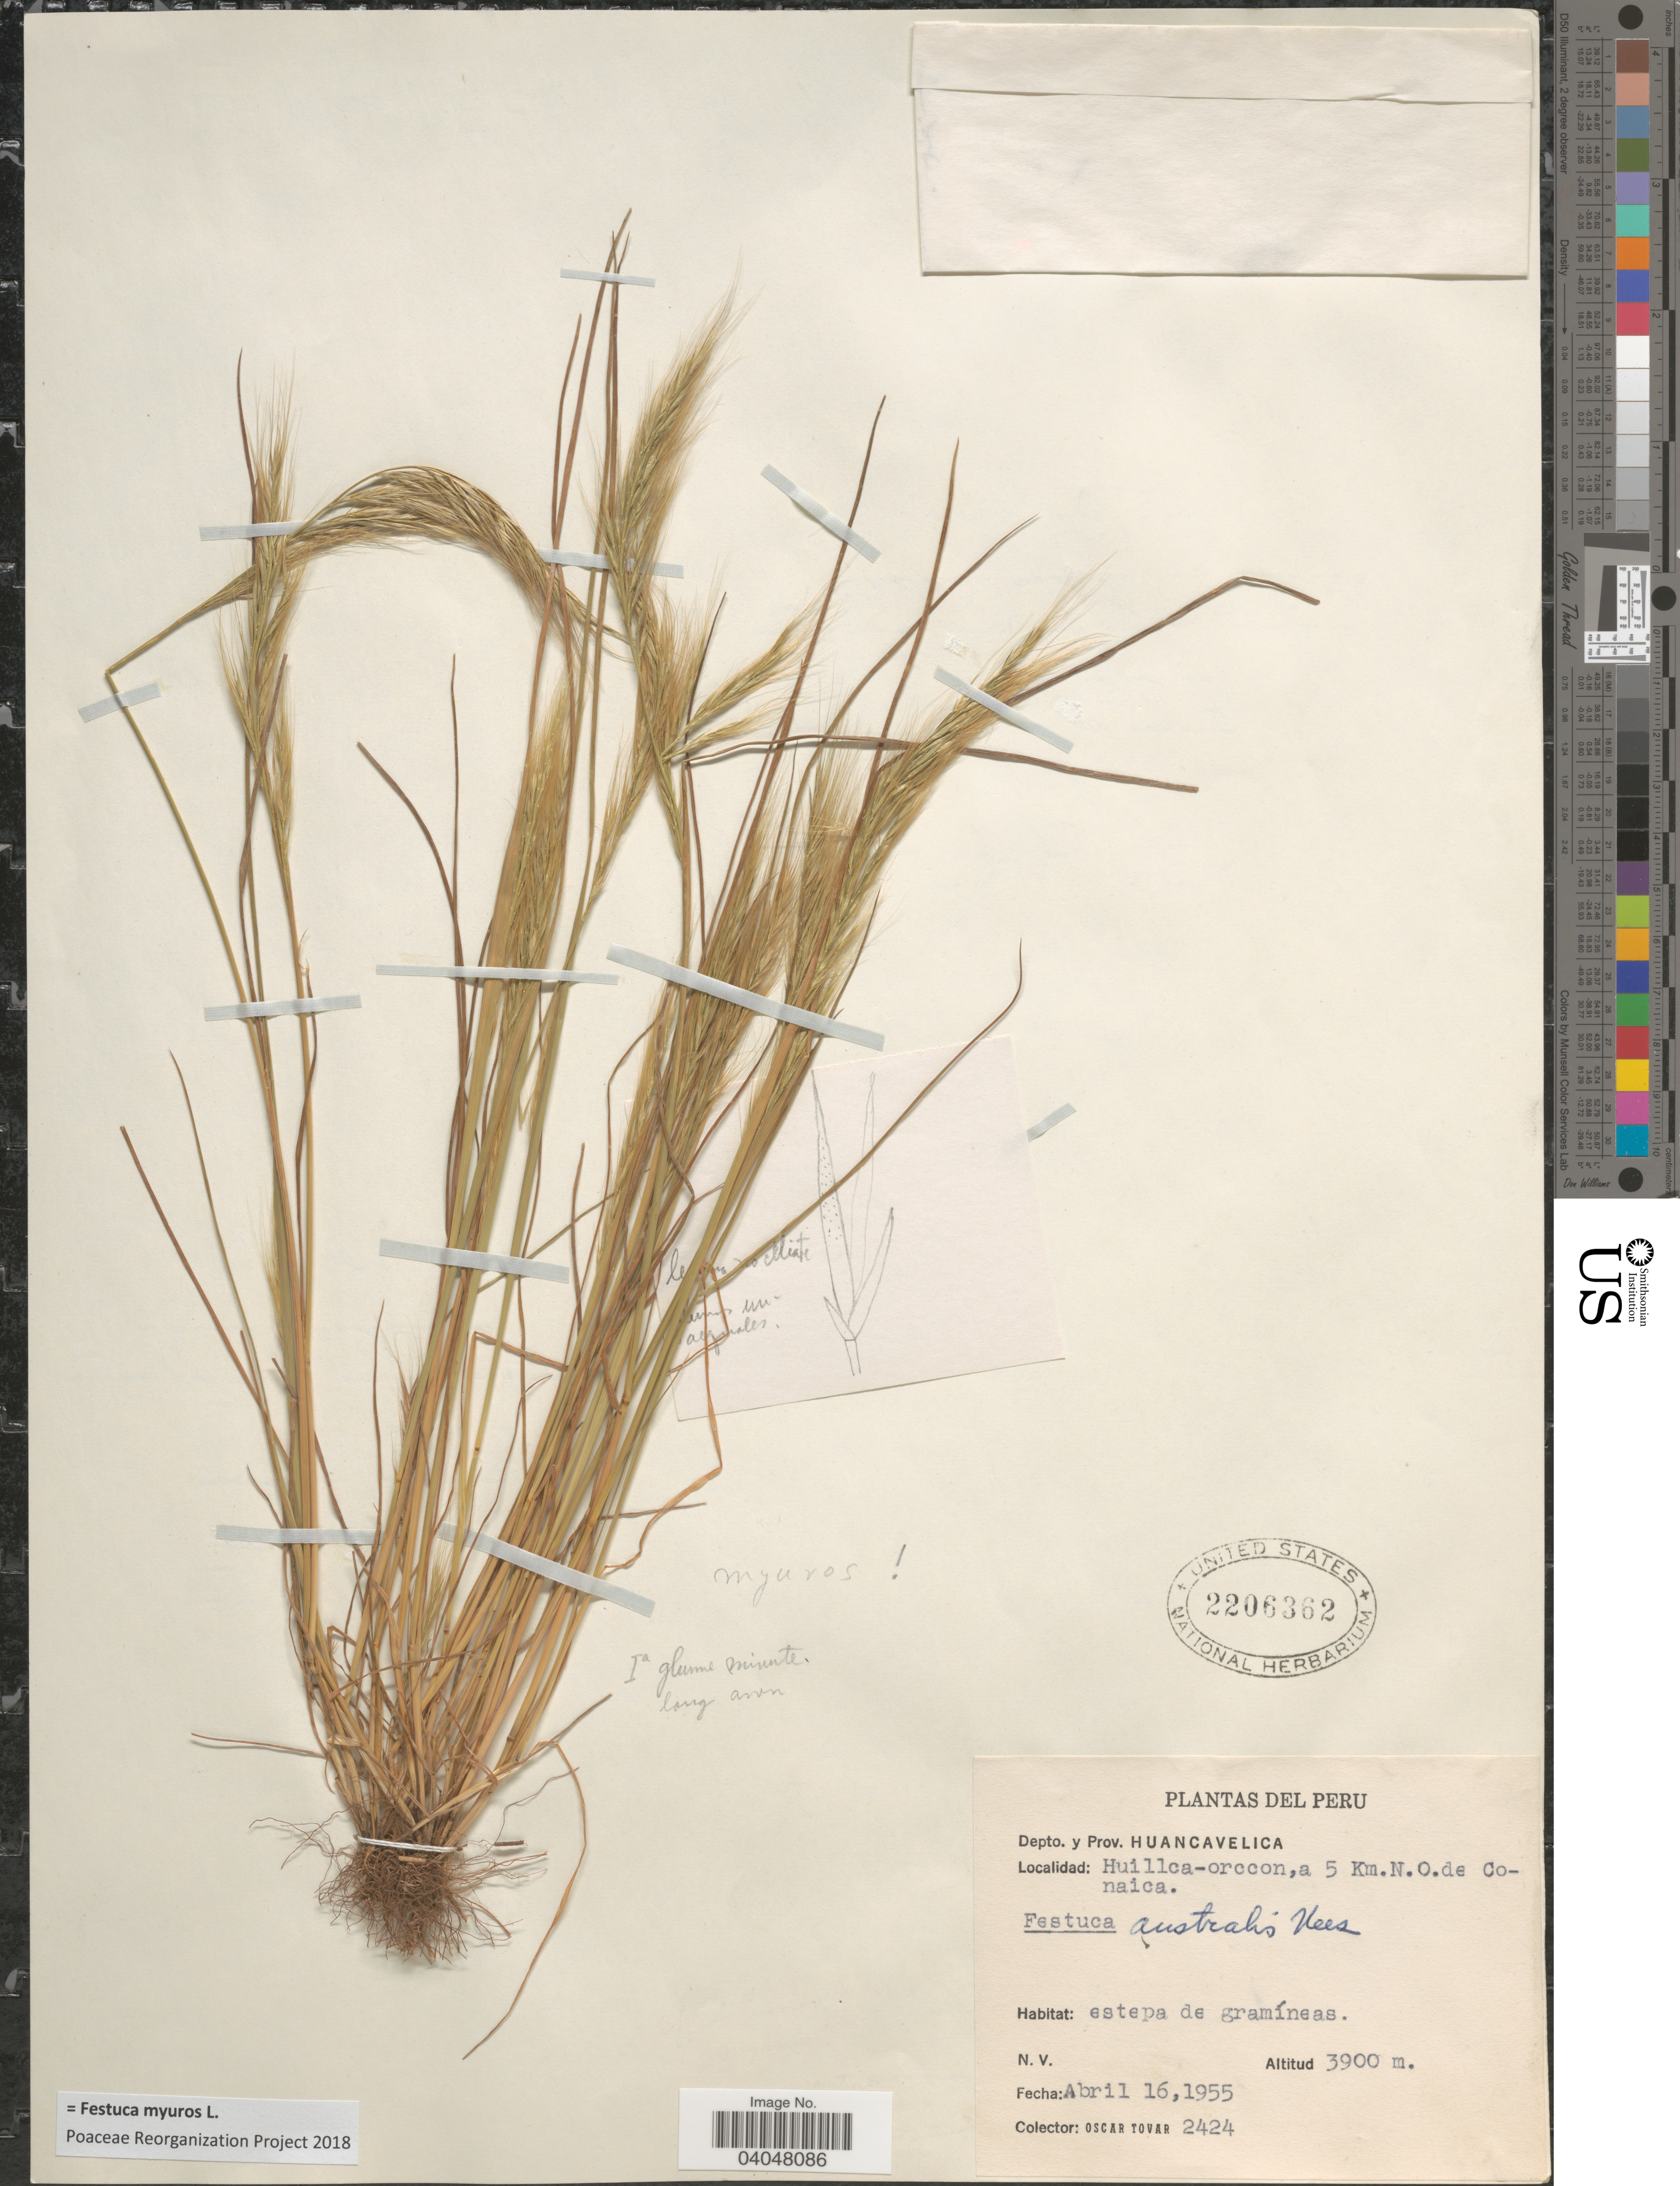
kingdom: Plantae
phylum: Tracheophyta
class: Liliopsida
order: Poales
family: Poaceae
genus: Festuca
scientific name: Festuca myuros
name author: L.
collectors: Ó. Tovar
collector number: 2424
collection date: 1955-04-16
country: Peru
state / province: Huancavelica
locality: Depto. y Prov. Huancavelica. Huillca-orccon, a 5 Km.N.O.de Conaica.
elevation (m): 3900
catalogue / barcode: US 2206362